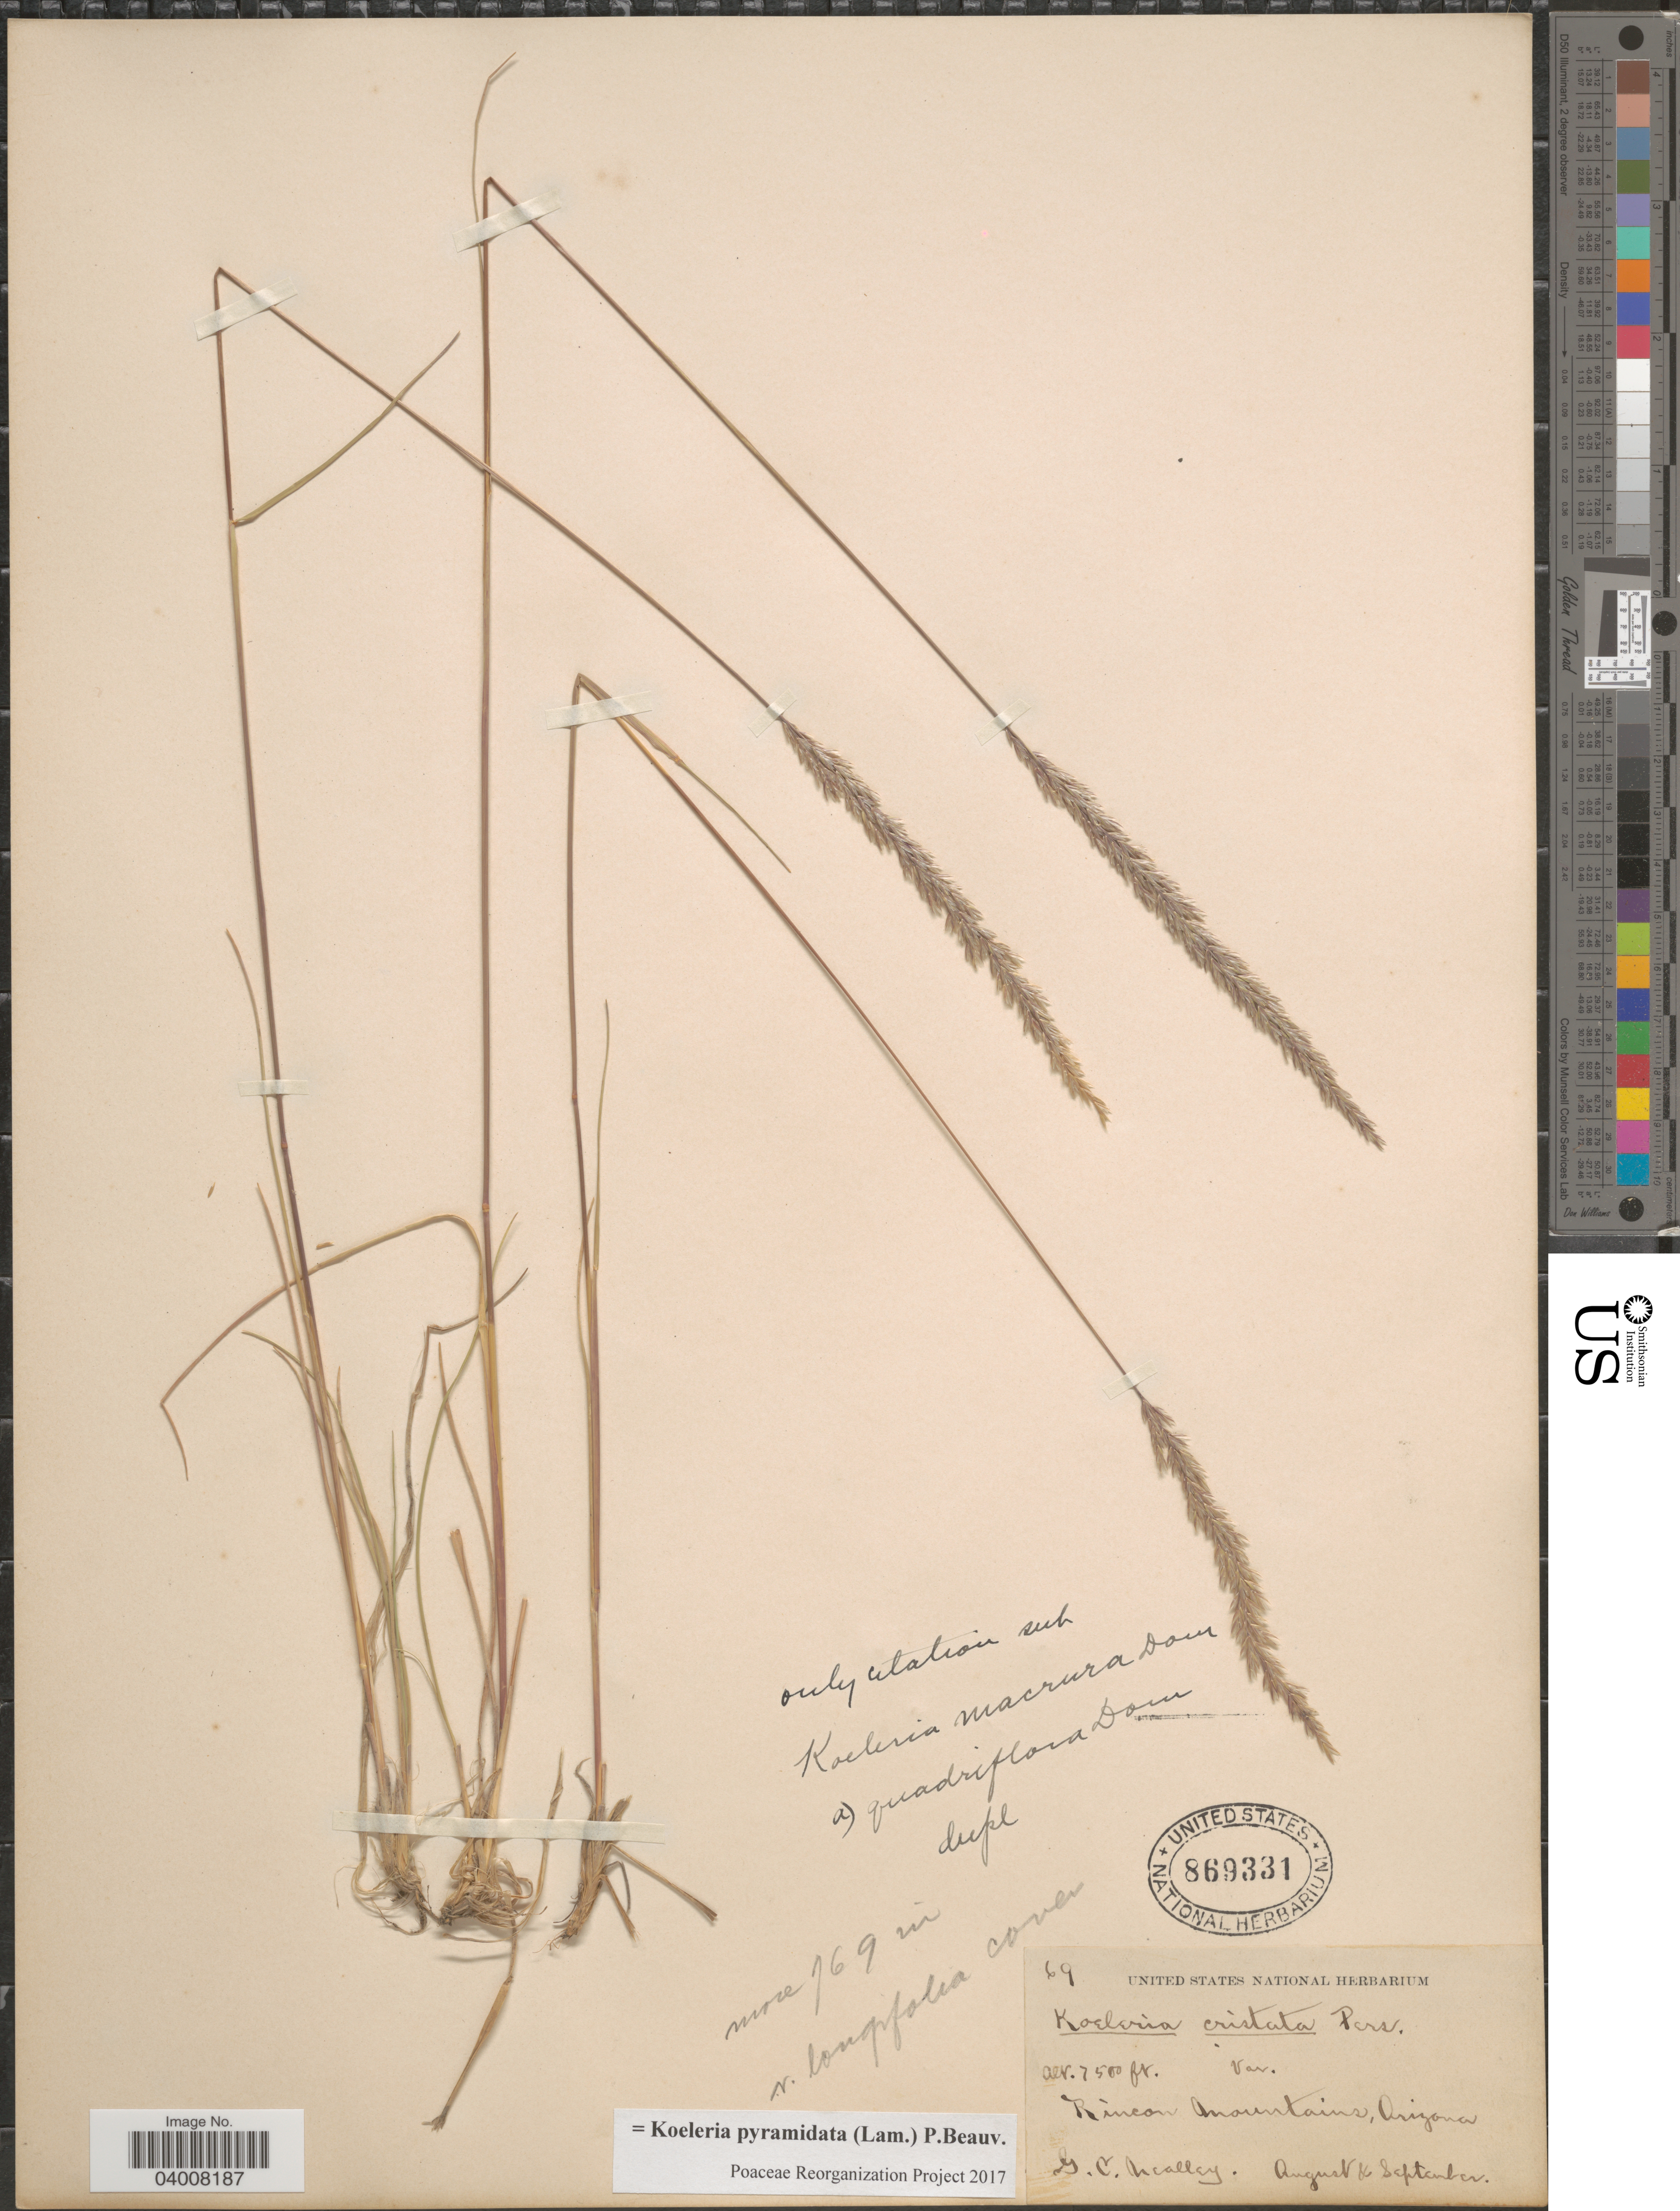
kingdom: Plantae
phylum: Tracheophyta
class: Liliopsida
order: Poales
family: Poaceae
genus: Koeleria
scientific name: Koeleria pyramidata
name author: (Lam.) P. Beauv.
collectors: G. C. Nealley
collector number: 69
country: United States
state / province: Arizona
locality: Rincon Mountains.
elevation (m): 2286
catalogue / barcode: US 869331